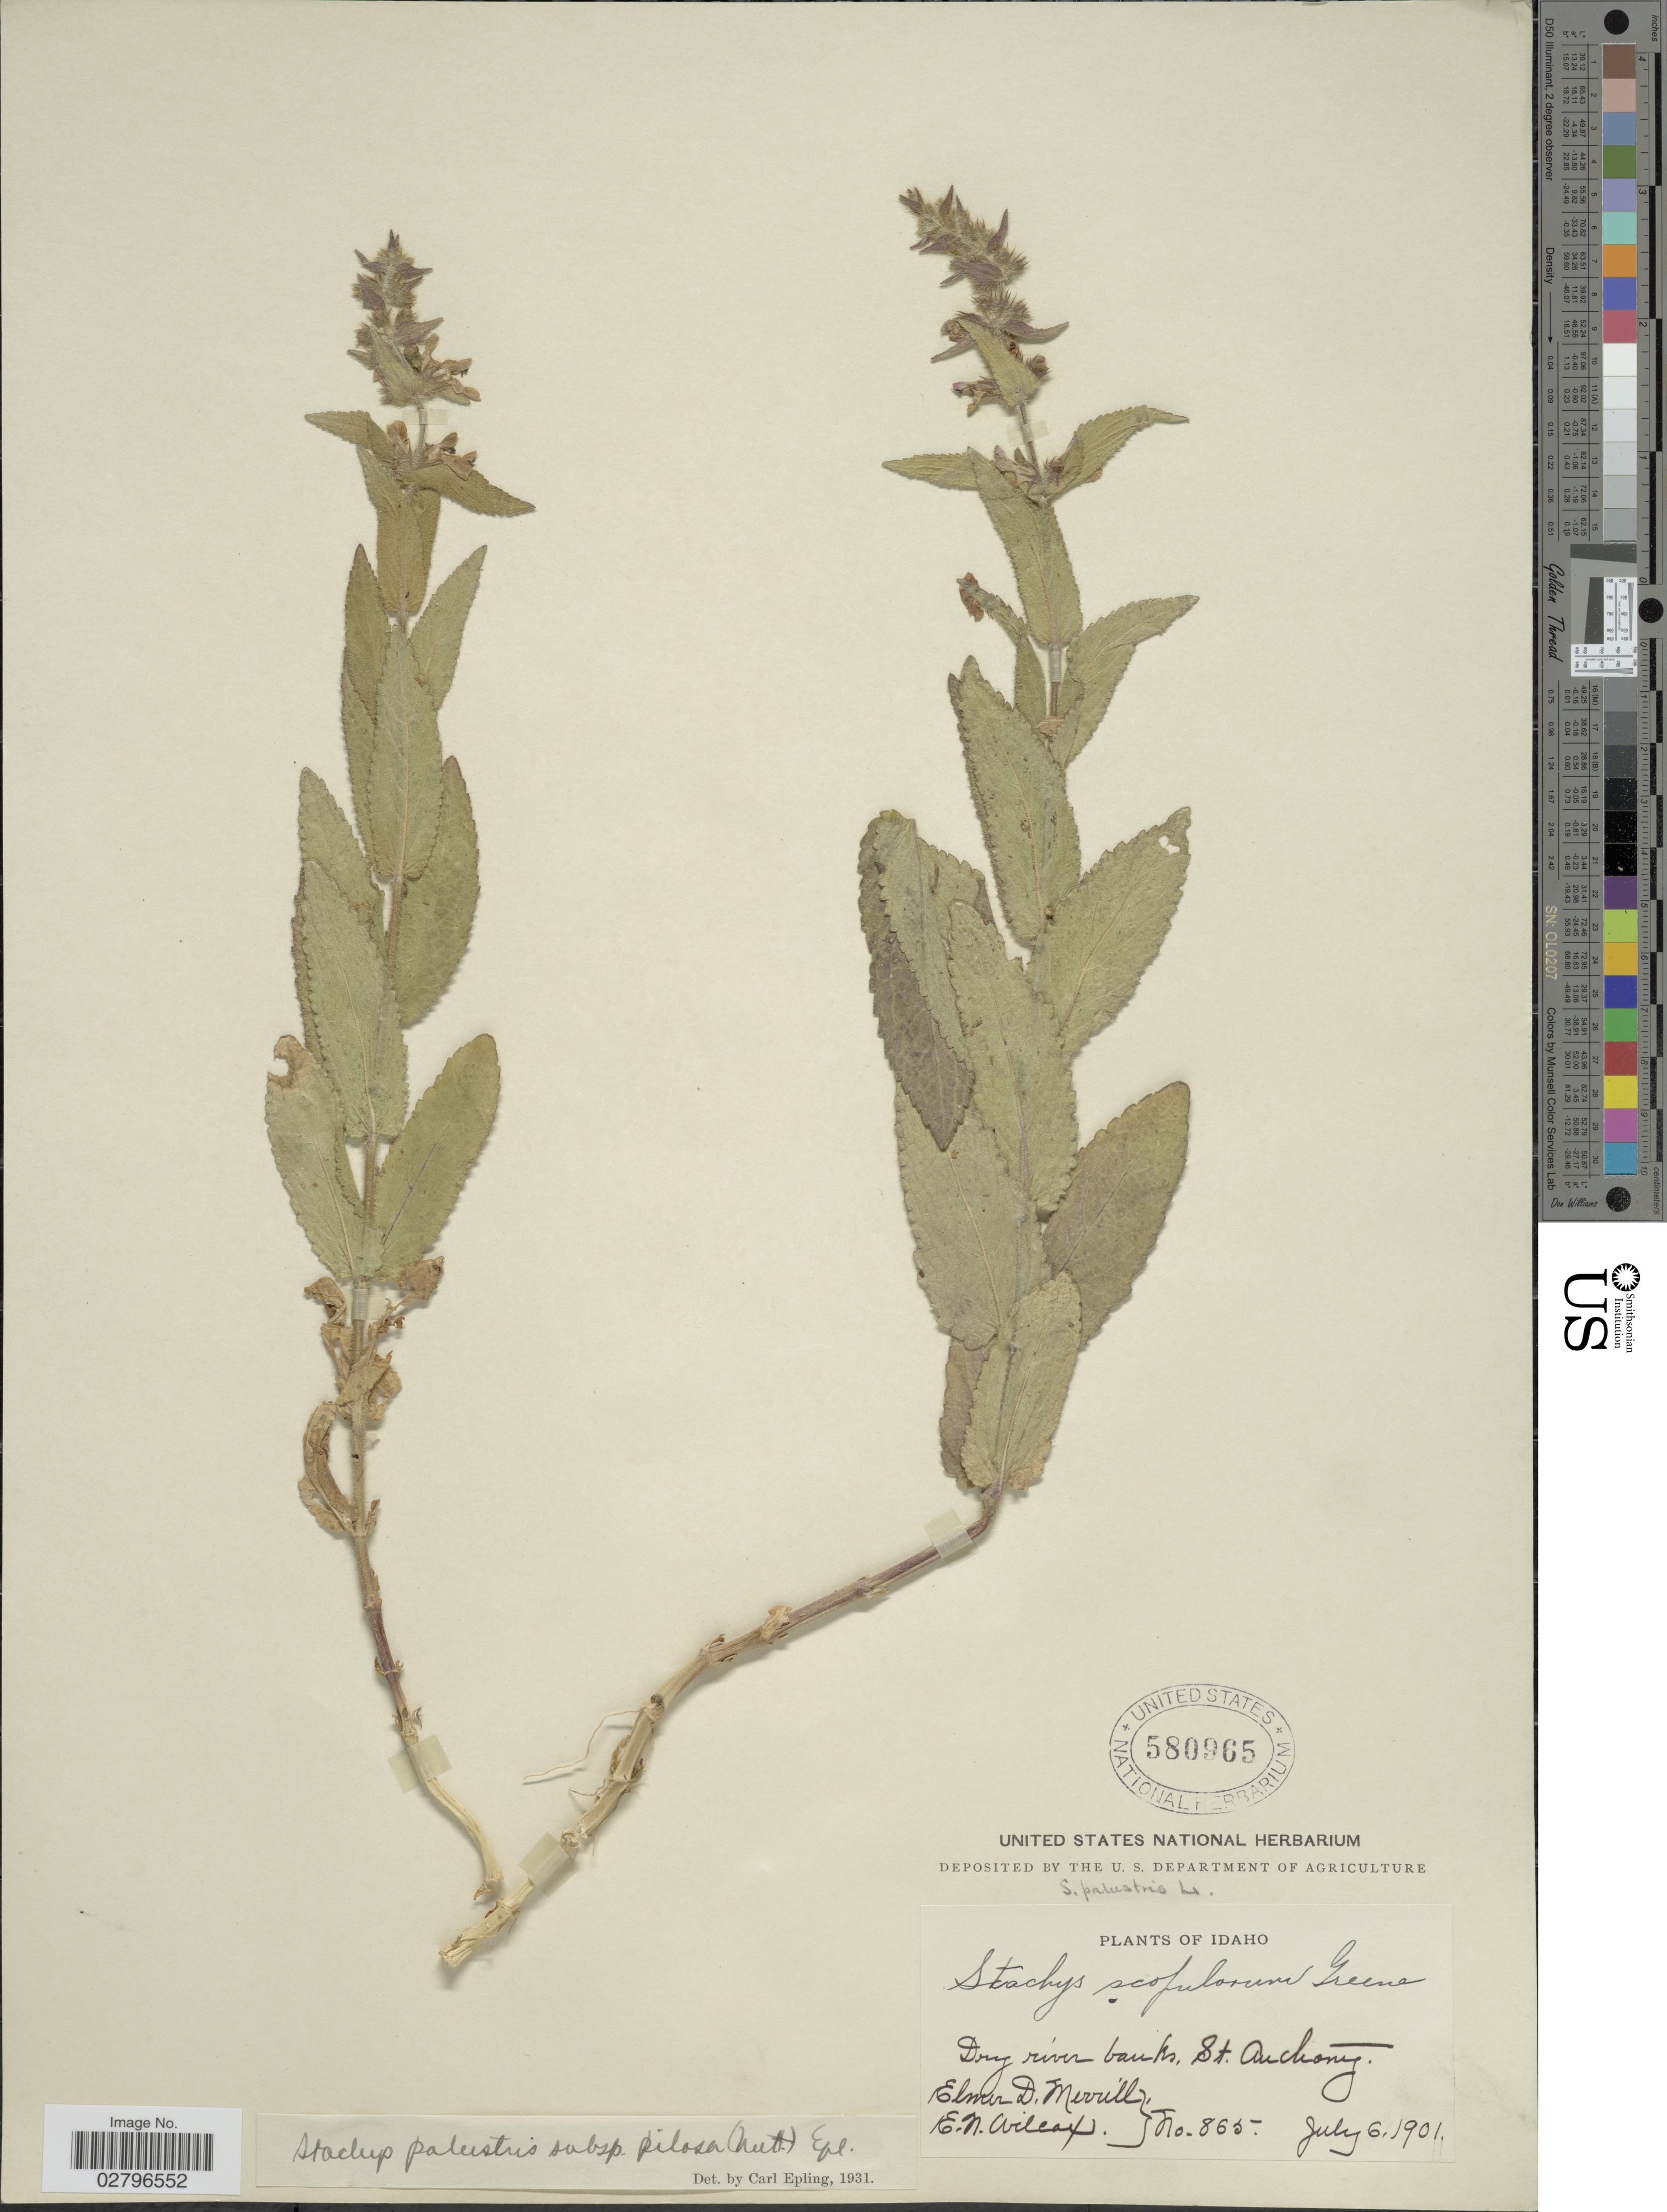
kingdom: Plantae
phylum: Tracheophyta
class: Magnoliopsida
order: Lamiales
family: Lamiaceae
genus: Stachys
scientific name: Stachys pilosa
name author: Nutt.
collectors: E. D. Merrill & E. Wilcox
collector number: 865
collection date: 1901-07-06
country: United States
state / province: Idaho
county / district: Fremont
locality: Dry river banks, St. Anthony.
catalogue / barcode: US 580965